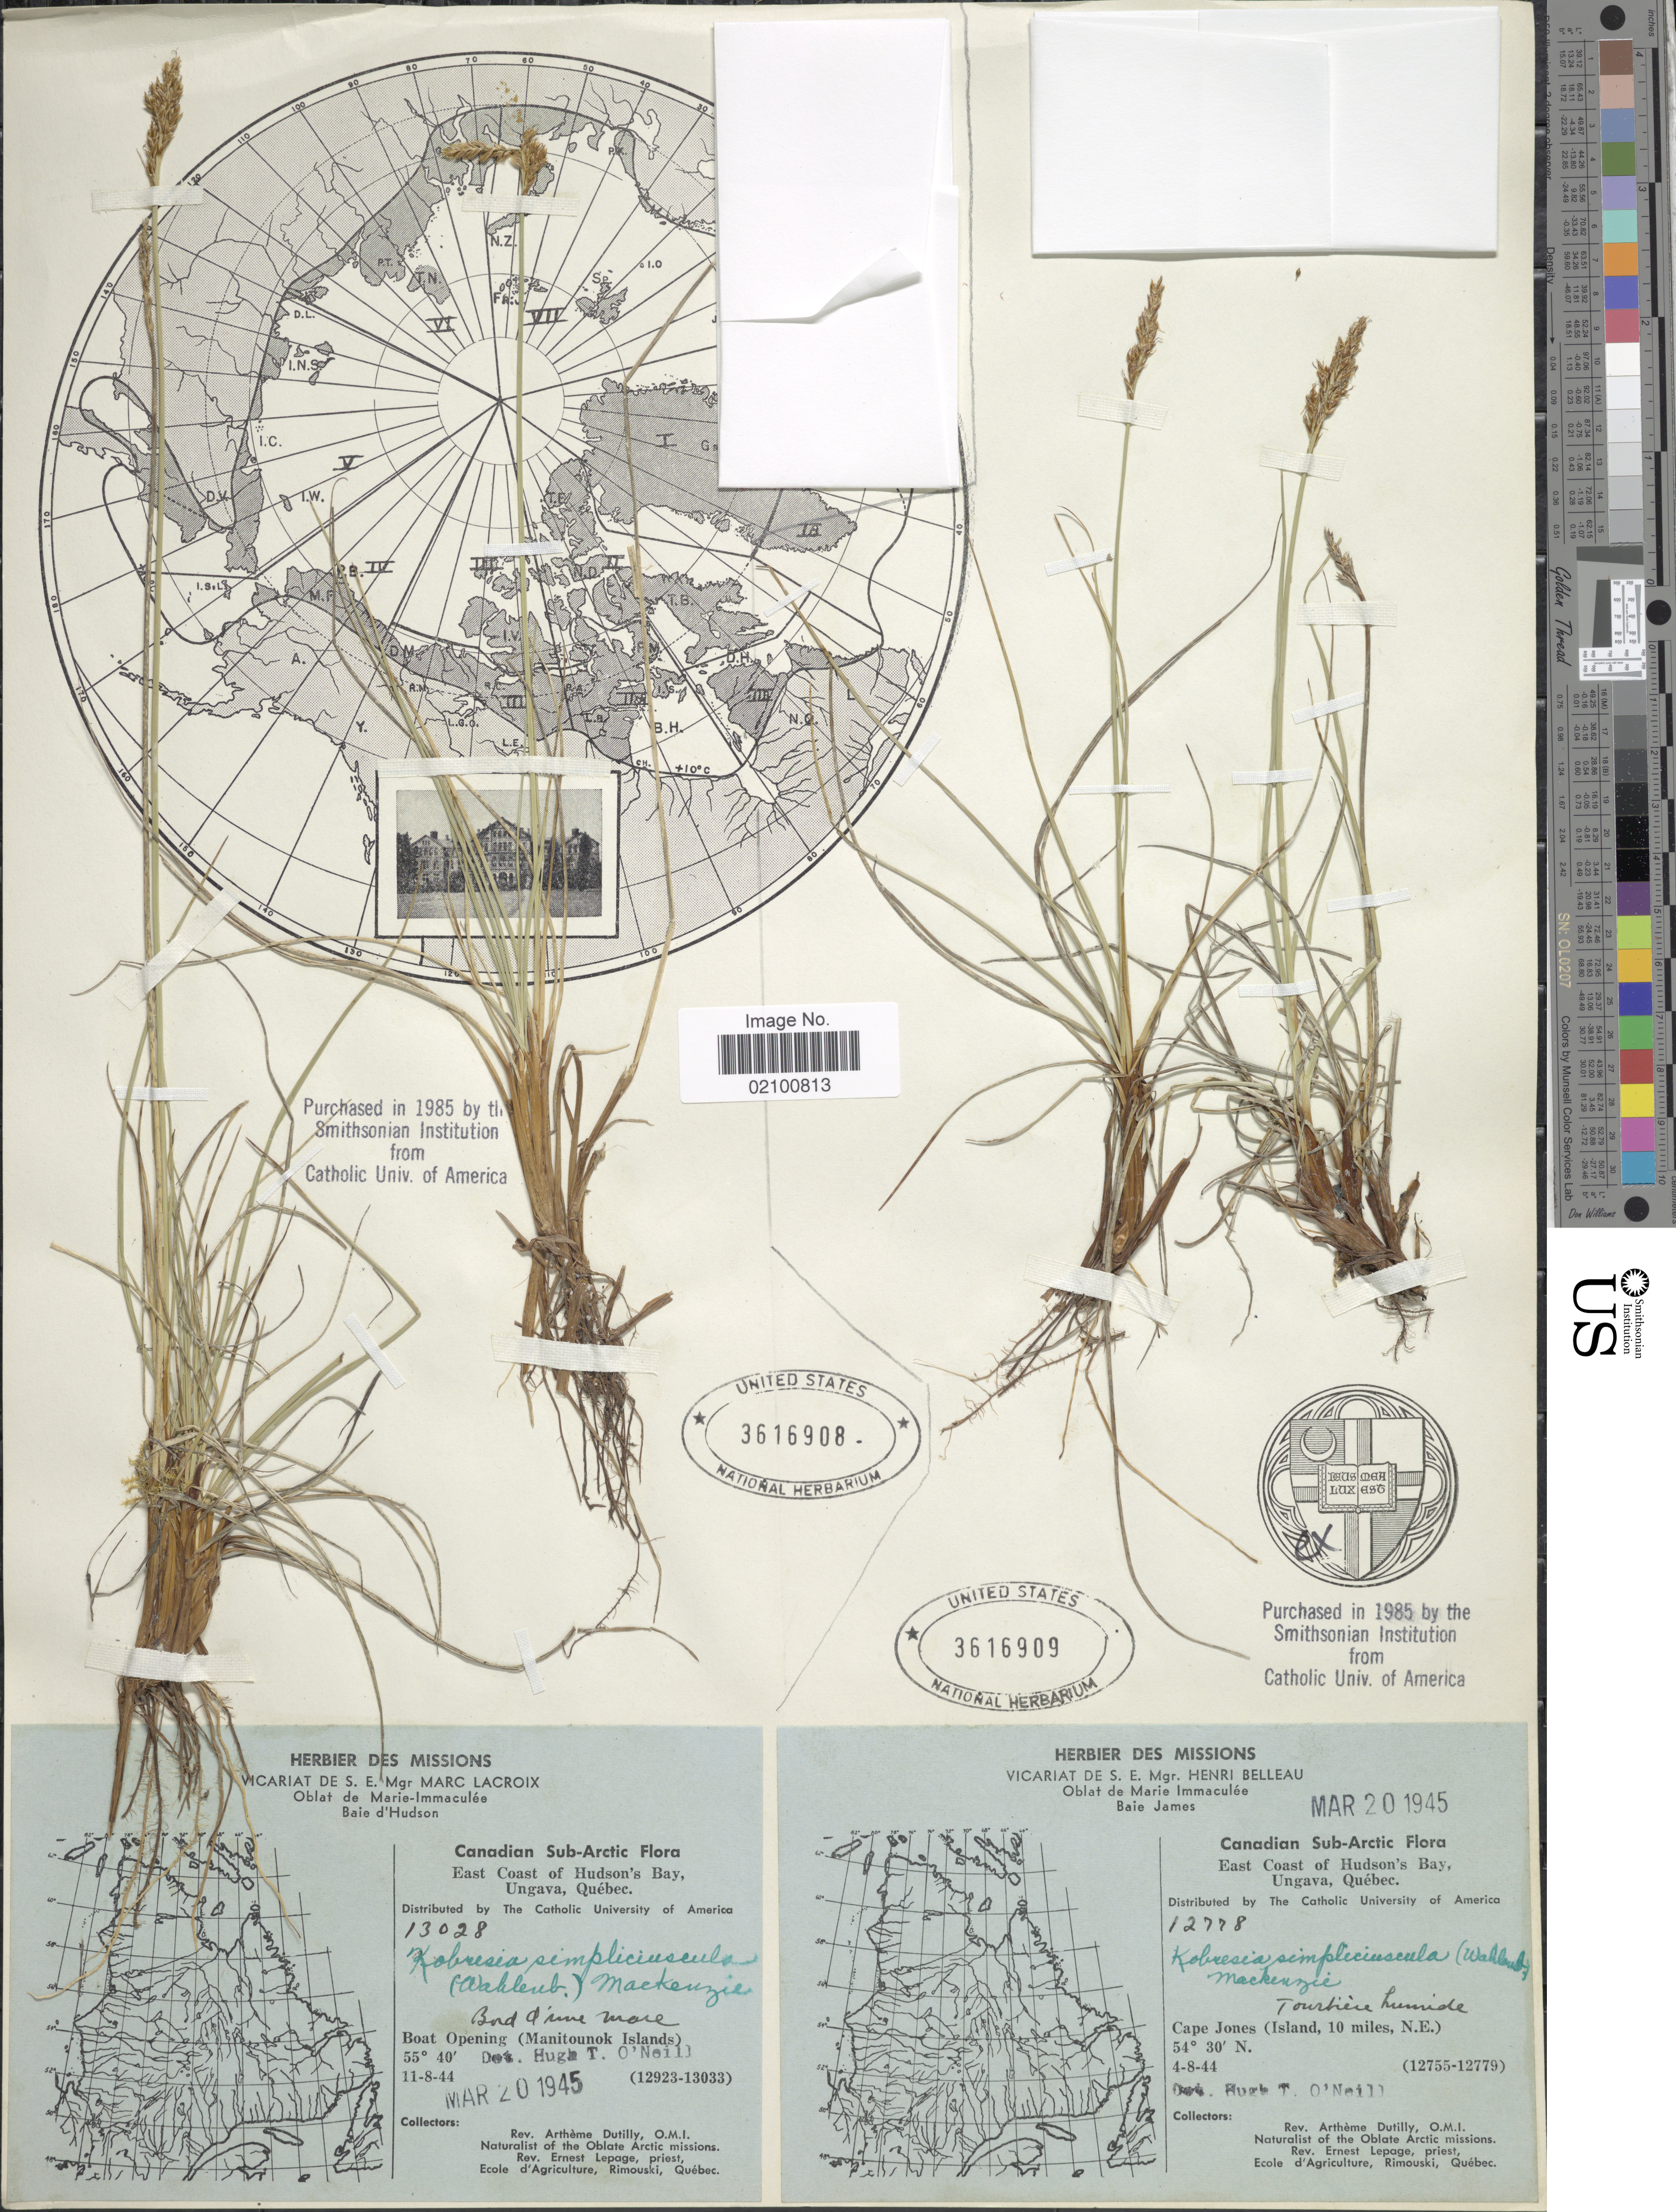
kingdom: Plantae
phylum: Tracheophyta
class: Liliopsida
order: Poales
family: Cyperaceae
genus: Carex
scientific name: Carex simpliciuscula subsp. simpliciuscula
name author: Wahlenb.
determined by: Strong, M. T., (US), Smithsonian Institution - National Museum of Natural History (UNITED STATES)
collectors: A. Dutilly & E. Lepage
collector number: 13028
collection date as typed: Transcribed d/m/y: 11/8/44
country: Canada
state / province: Quebec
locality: Canadian Sub-Arctic, East Coast of Hudson's Bay, Ungava, Boast Opening (Manitounok Islands)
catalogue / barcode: US 3616908